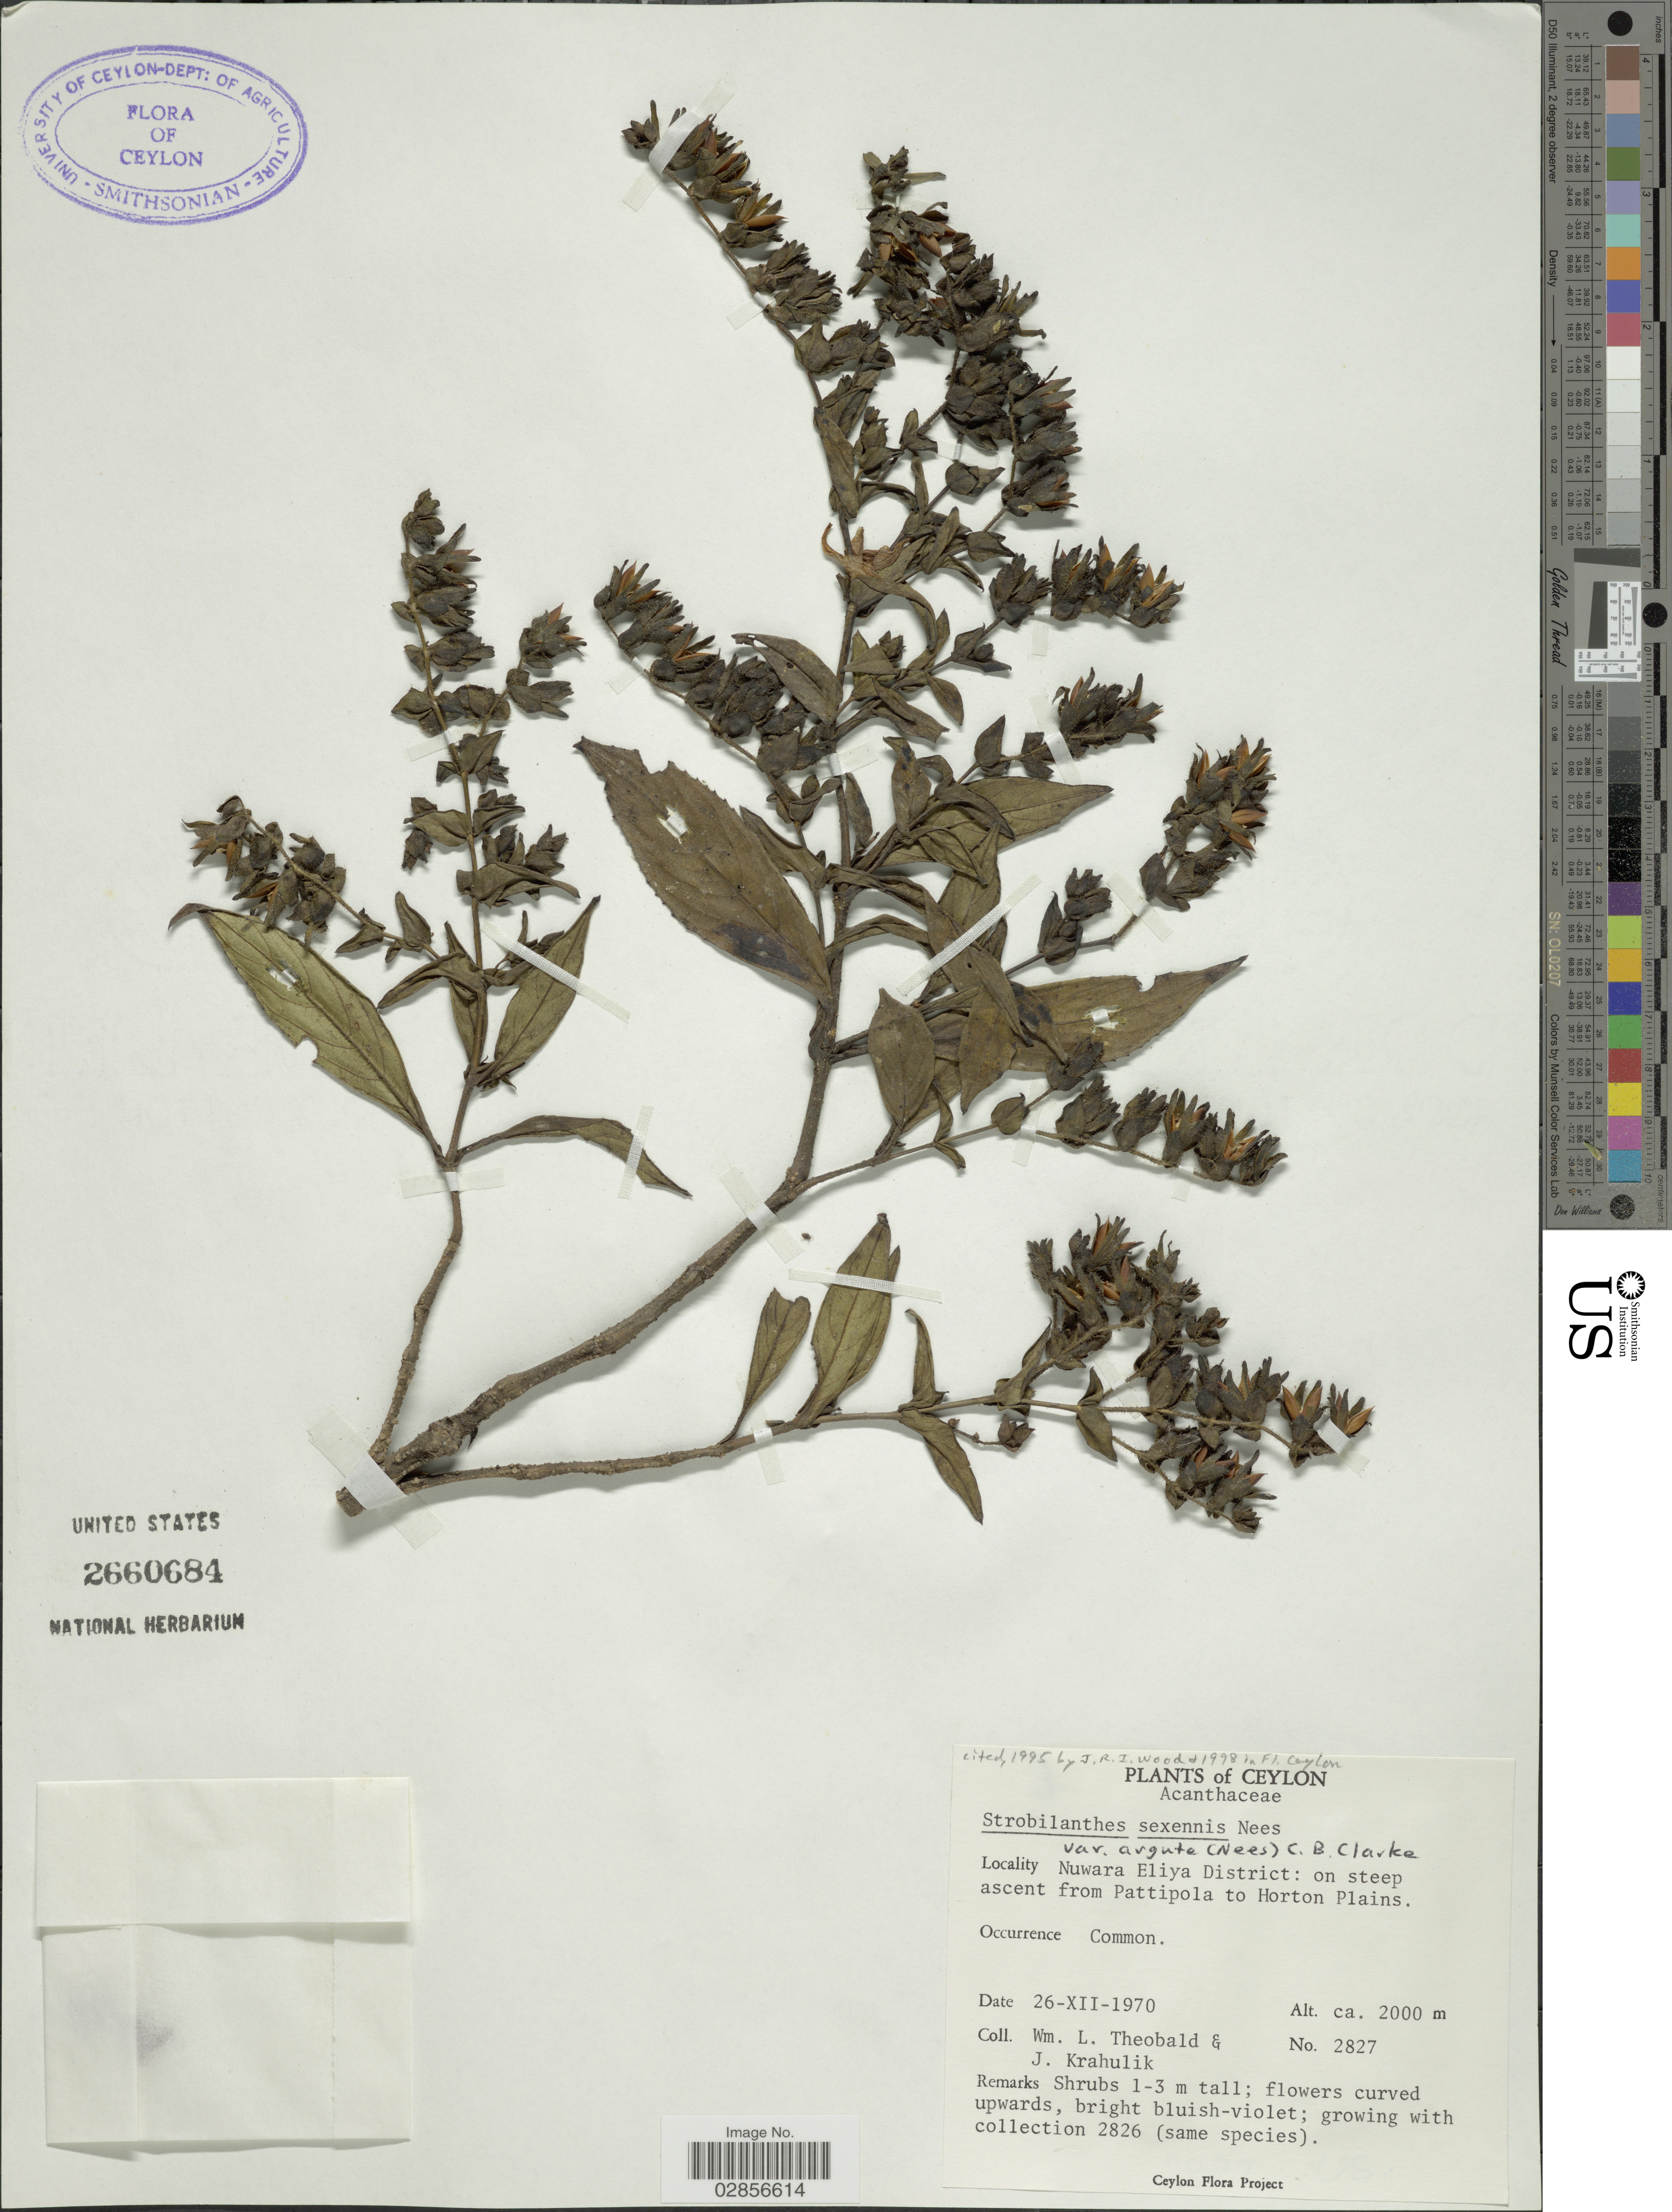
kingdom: Plantae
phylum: Tracheophyta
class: Magnoliopsida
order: Lamiales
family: Acanthaceae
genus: Strobilanthes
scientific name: Strobilanthes sexennis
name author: Bedd.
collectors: W. L. Theobald & J. Krahulik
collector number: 2827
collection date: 1970-12-26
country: Sri Lanka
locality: Ceylon, Nuwara Eliya District: on steep ascent from Pattipola to Horton Plains.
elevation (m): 2000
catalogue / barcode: US 2660684